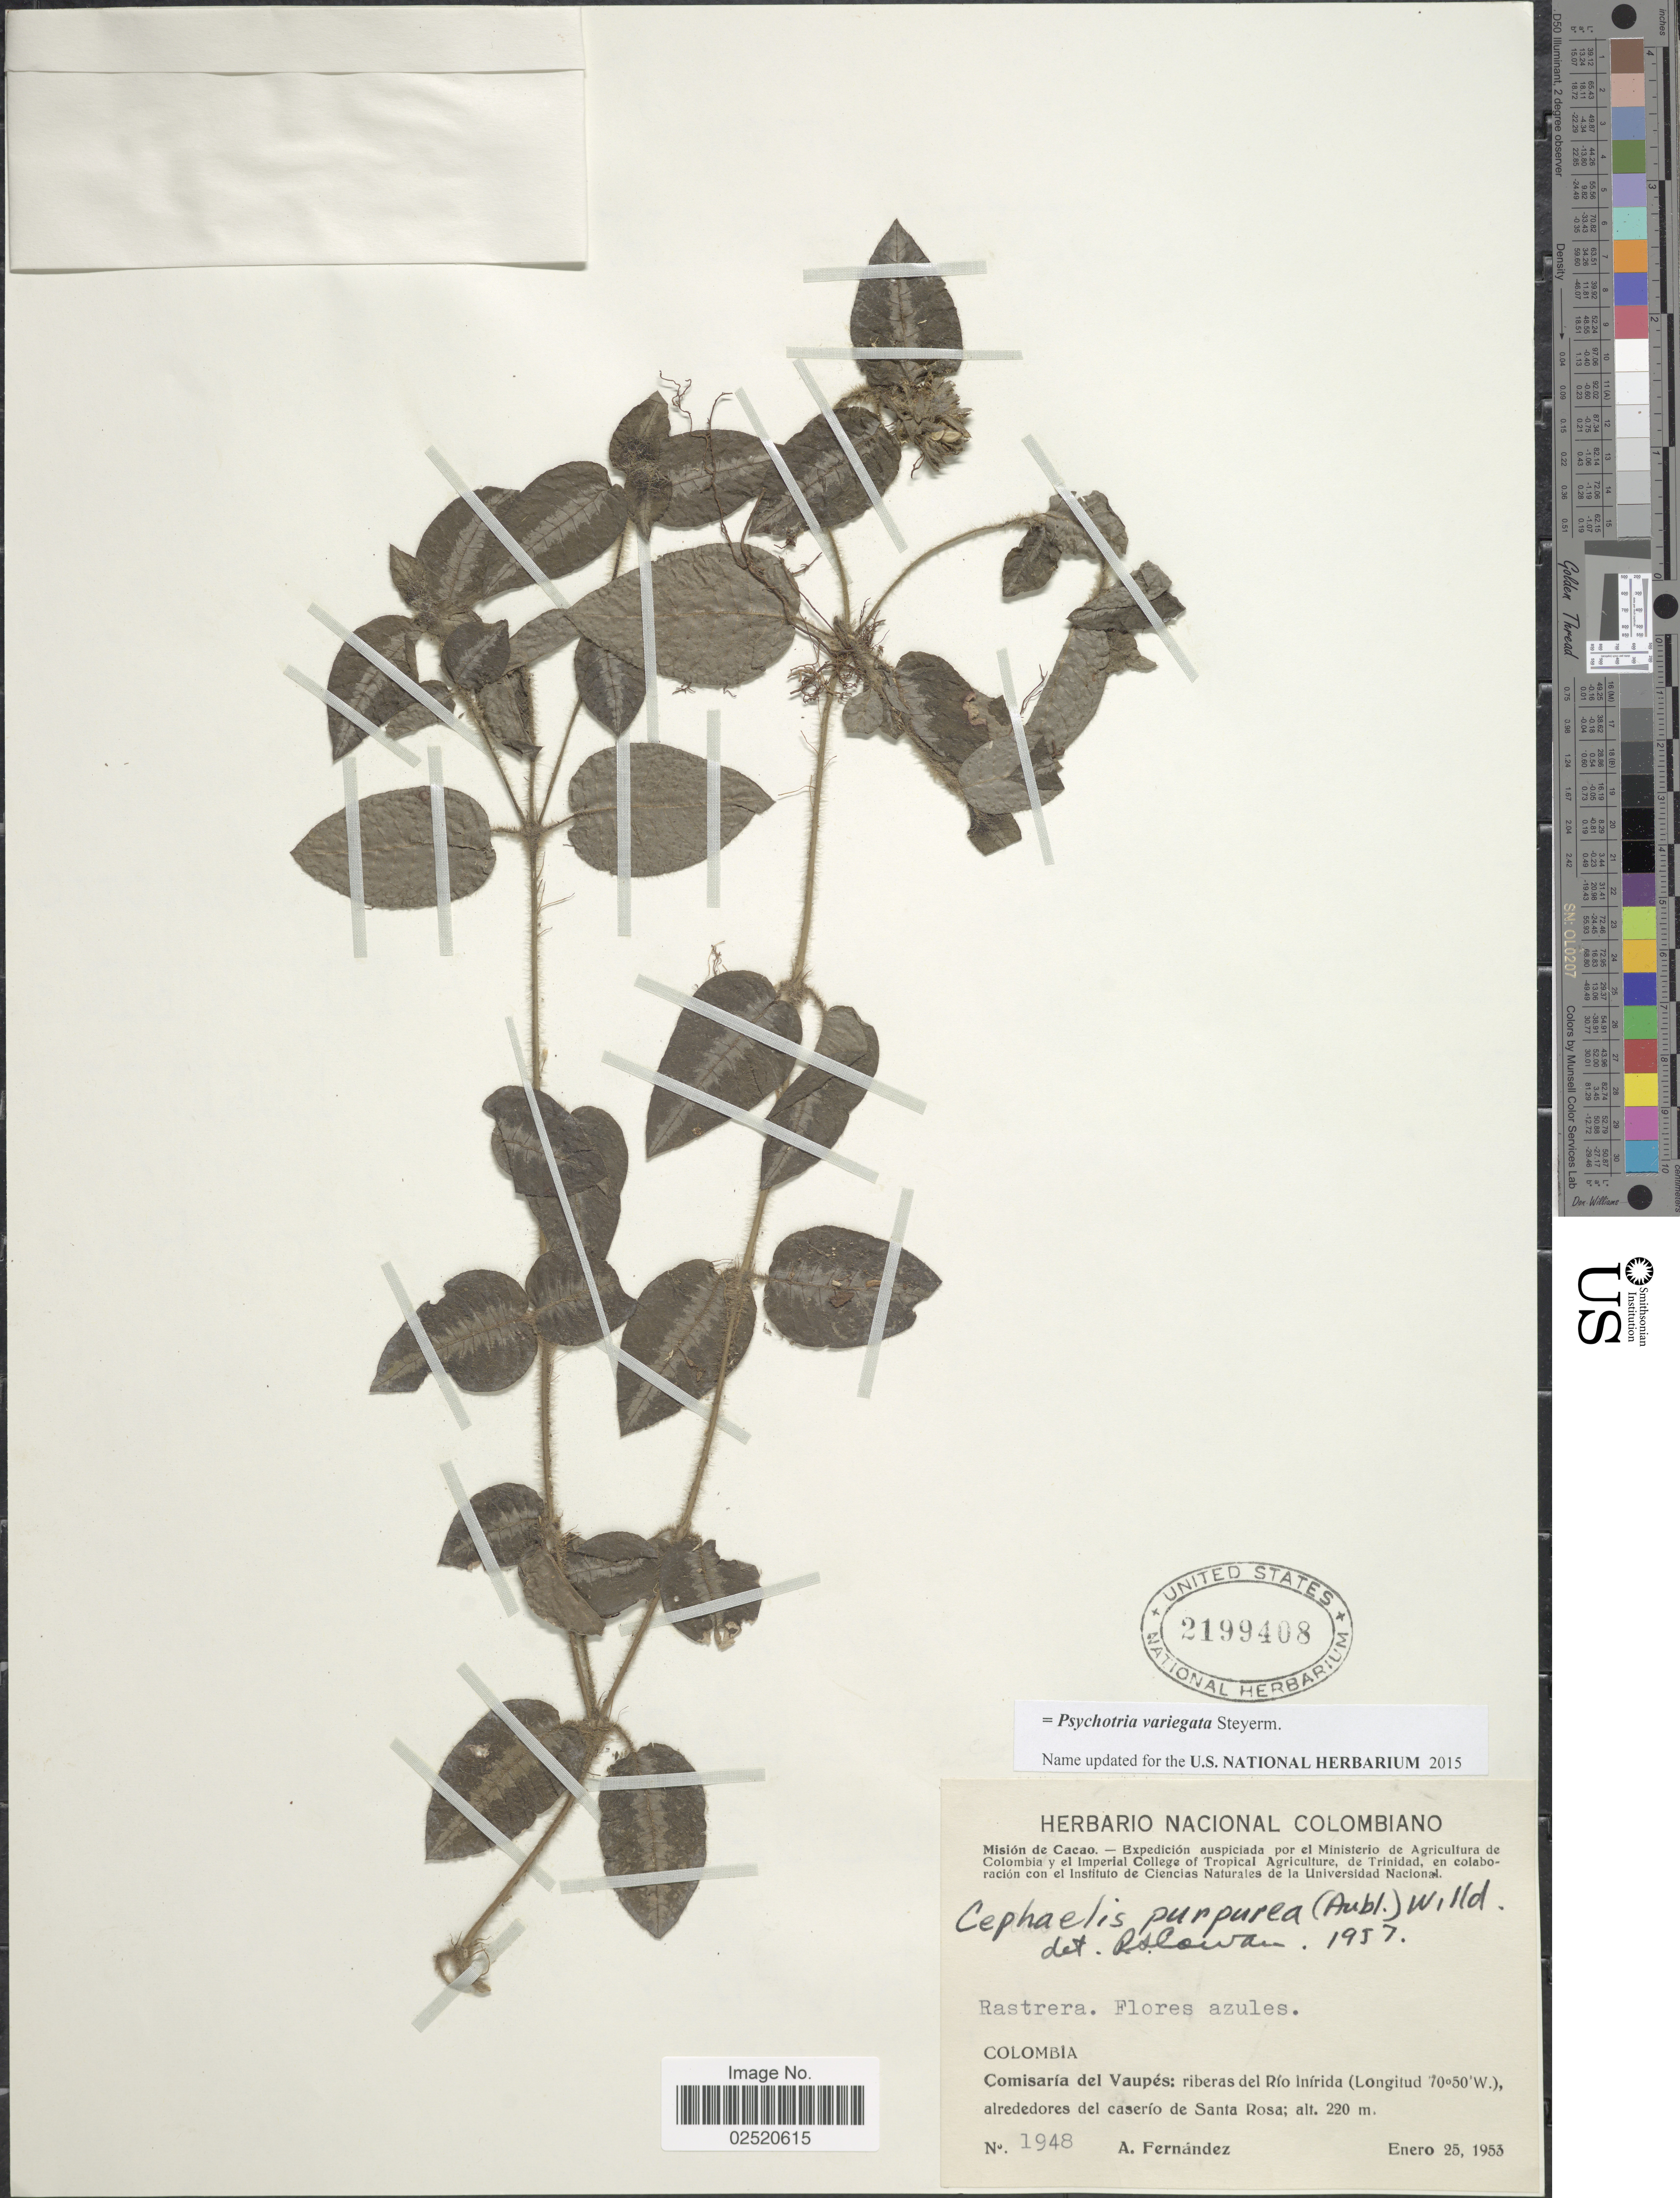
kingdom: Plantae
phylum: Tracheophyta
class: Magnoliopsida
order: Gentianales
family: Rubiaceae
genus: Psychotria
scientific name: Psychotria variegata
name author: Steyerm.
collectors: A. Fernández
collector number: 1948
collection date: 1953-01-25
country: Colombia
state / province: Vaupés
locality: Riberas del Río Inírida, alrededores del caserío de Santa Rosa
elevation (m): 220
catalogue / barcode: US 2199408